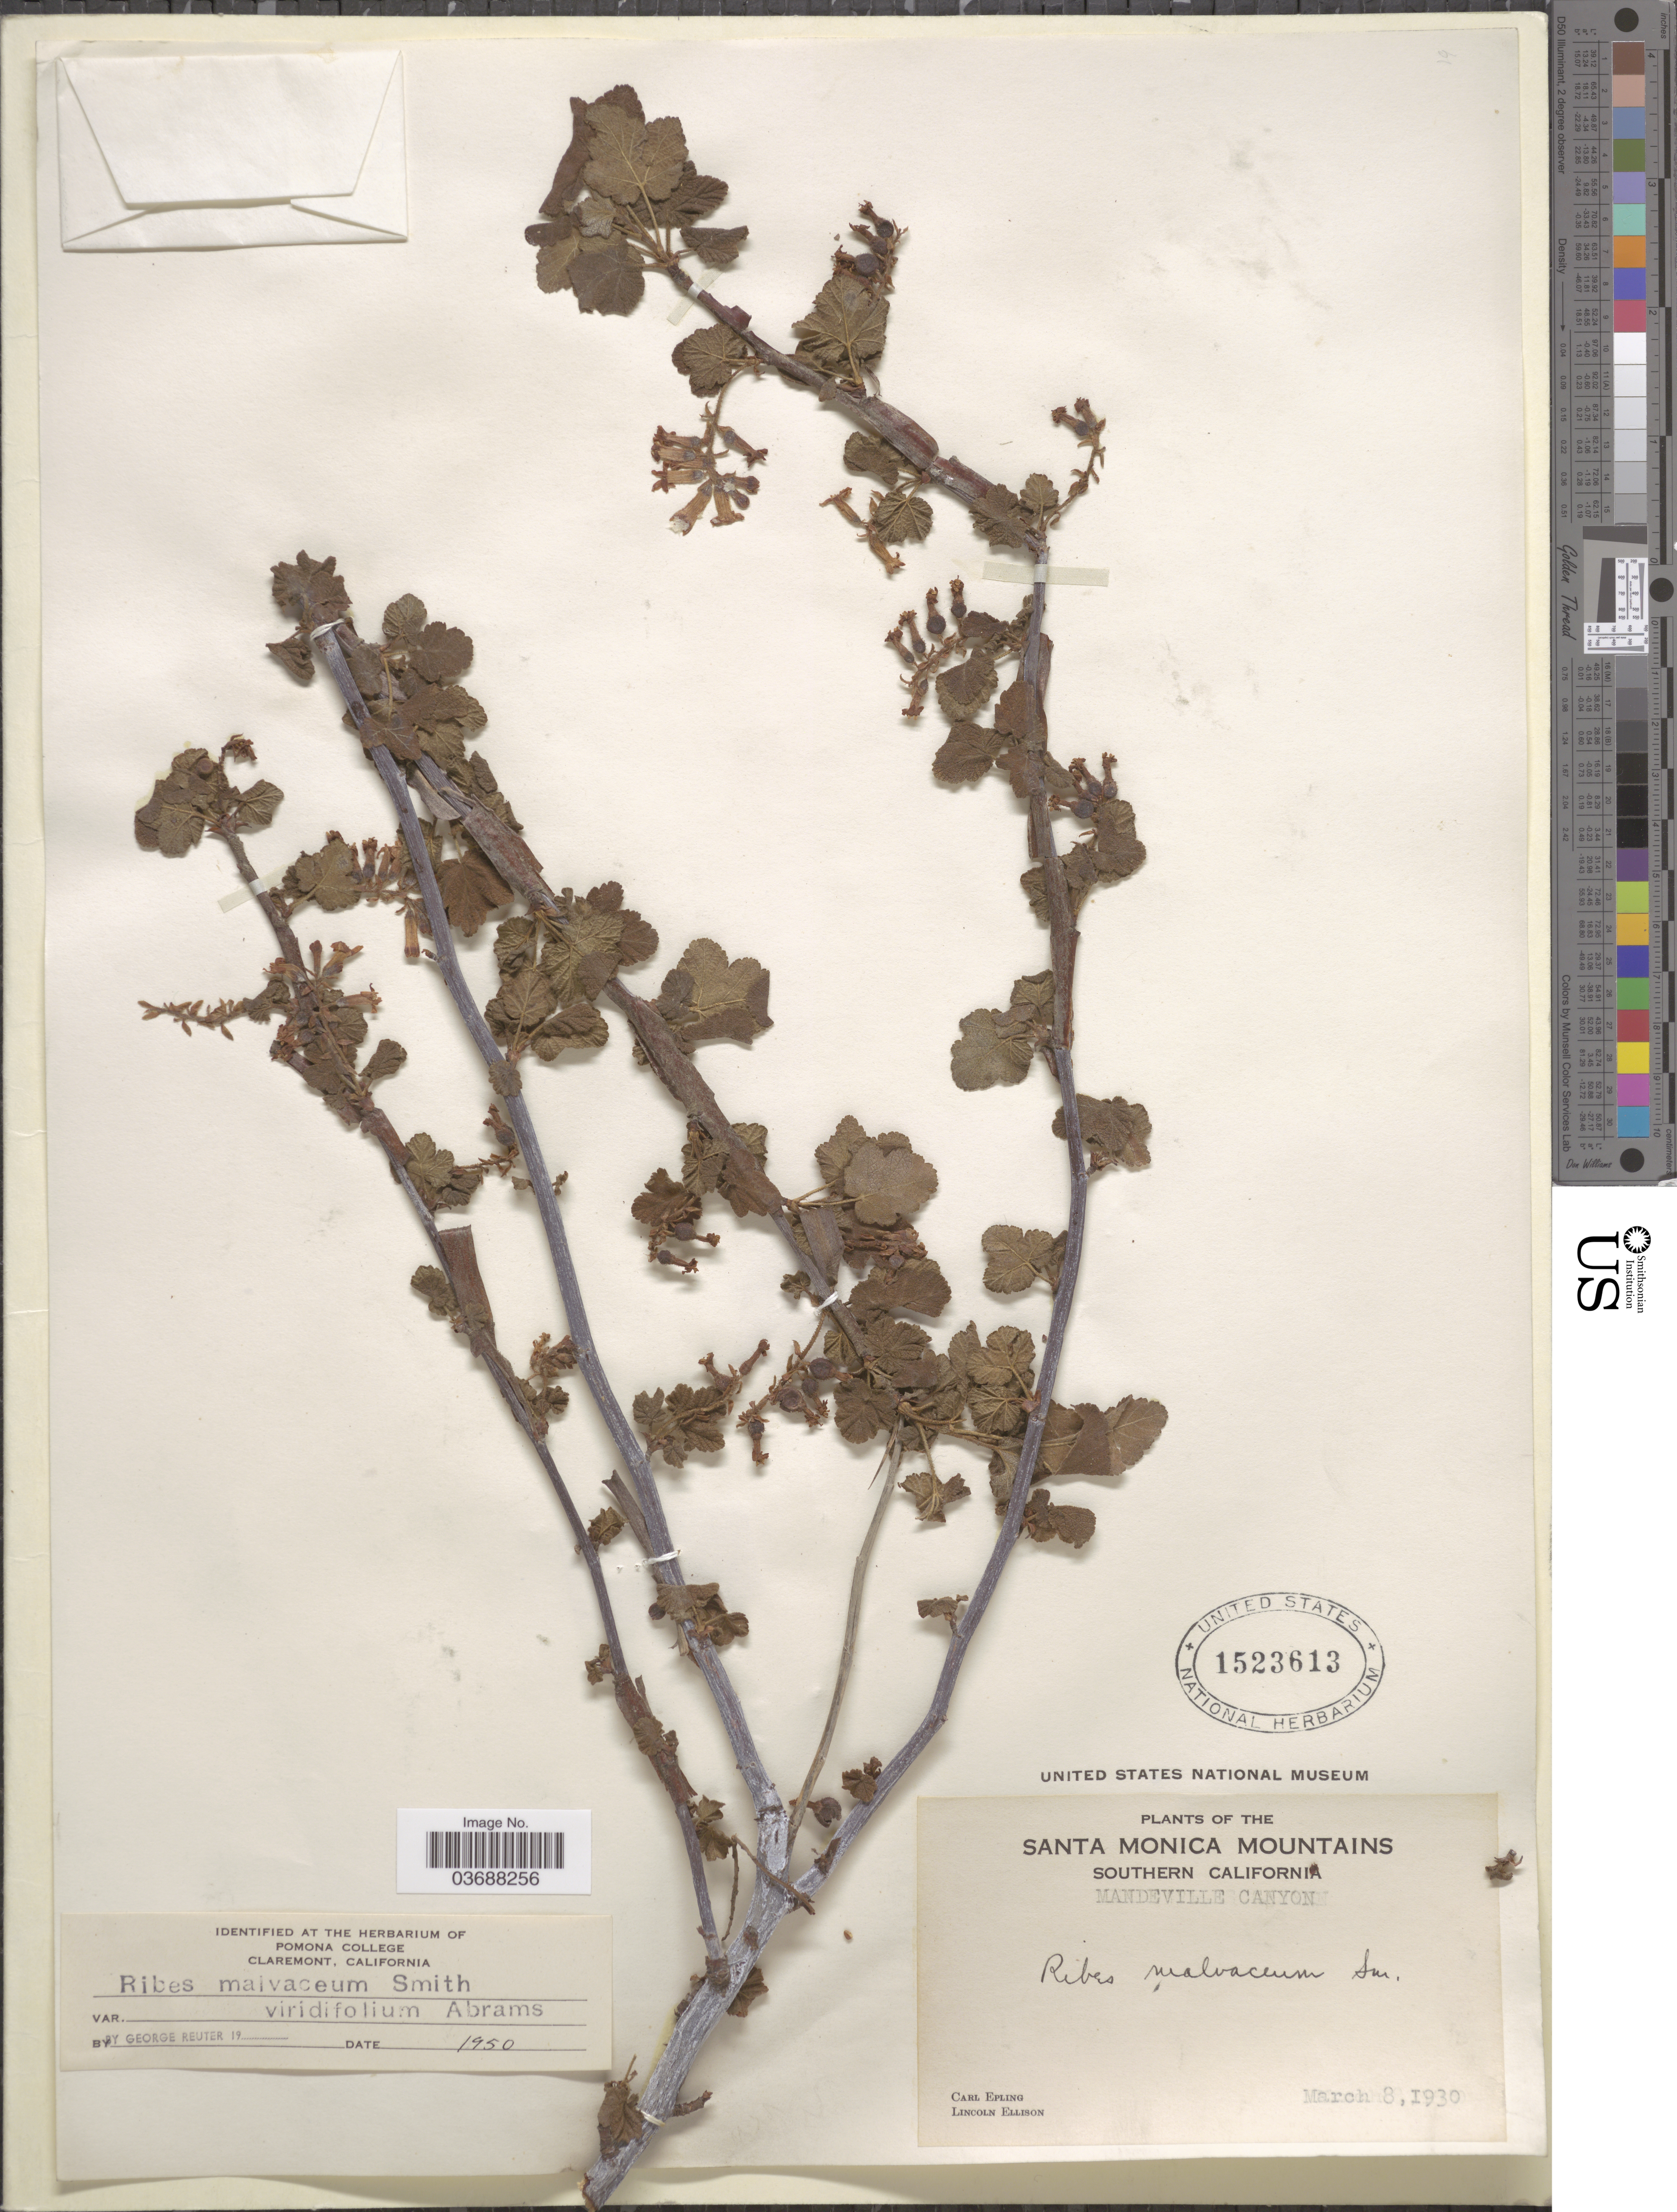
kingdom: Plantae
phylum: Tracheophyta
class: Magnoliopsida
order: Saxifragales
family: Grossulariaceae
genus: Ribes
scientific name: Ribes malvaceum var. viridifolium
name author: Abrams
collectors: C. C. Epling & L. Ellison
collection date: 1930-03-08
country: United States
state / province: California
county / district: Los Angeles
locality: Santa Monica Mountains. Southern California. Mandeville Canyon.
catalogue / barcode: US 1523613